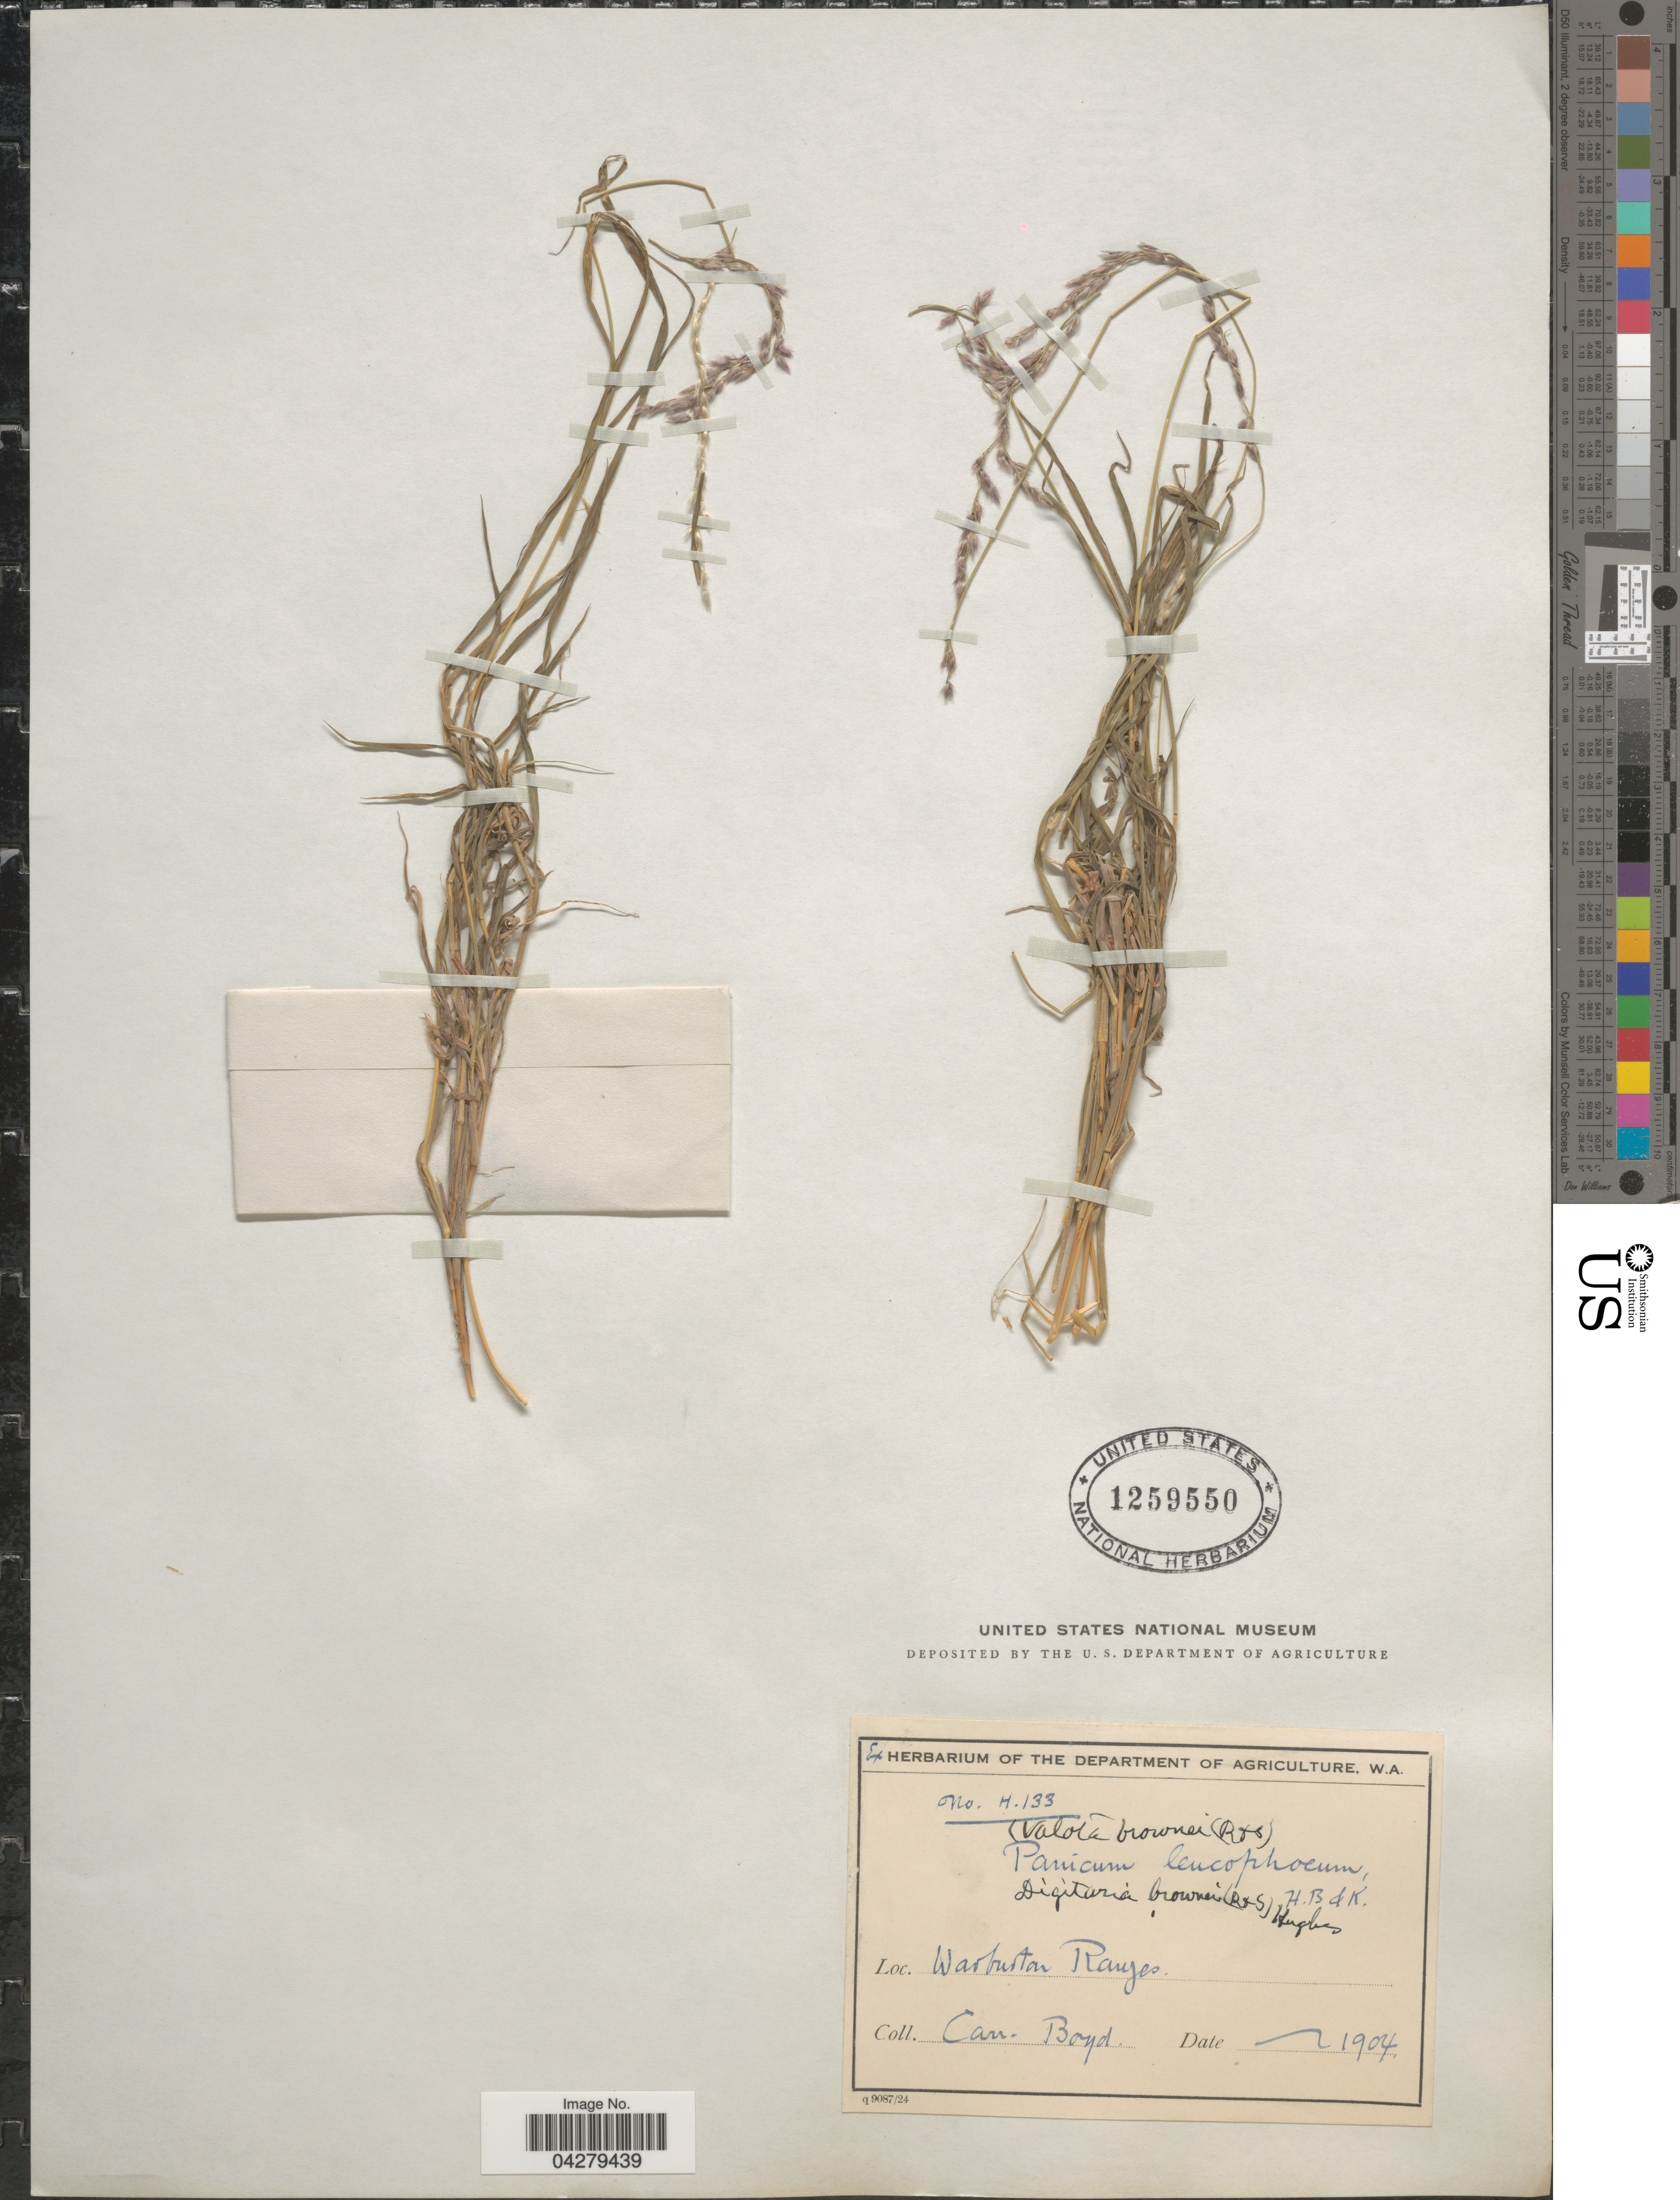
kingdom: Plantae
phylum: Tracheophyta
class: Liliopsida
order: Poales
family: Poaceae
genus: Digitaria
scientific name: Digitaria brownii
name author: (Roem. & Schult.) Hughes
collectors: C. Boyd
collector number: H.133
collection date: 1904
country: Australia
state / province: Western Australia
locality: Warburton Ranges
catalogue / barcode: US 1259550